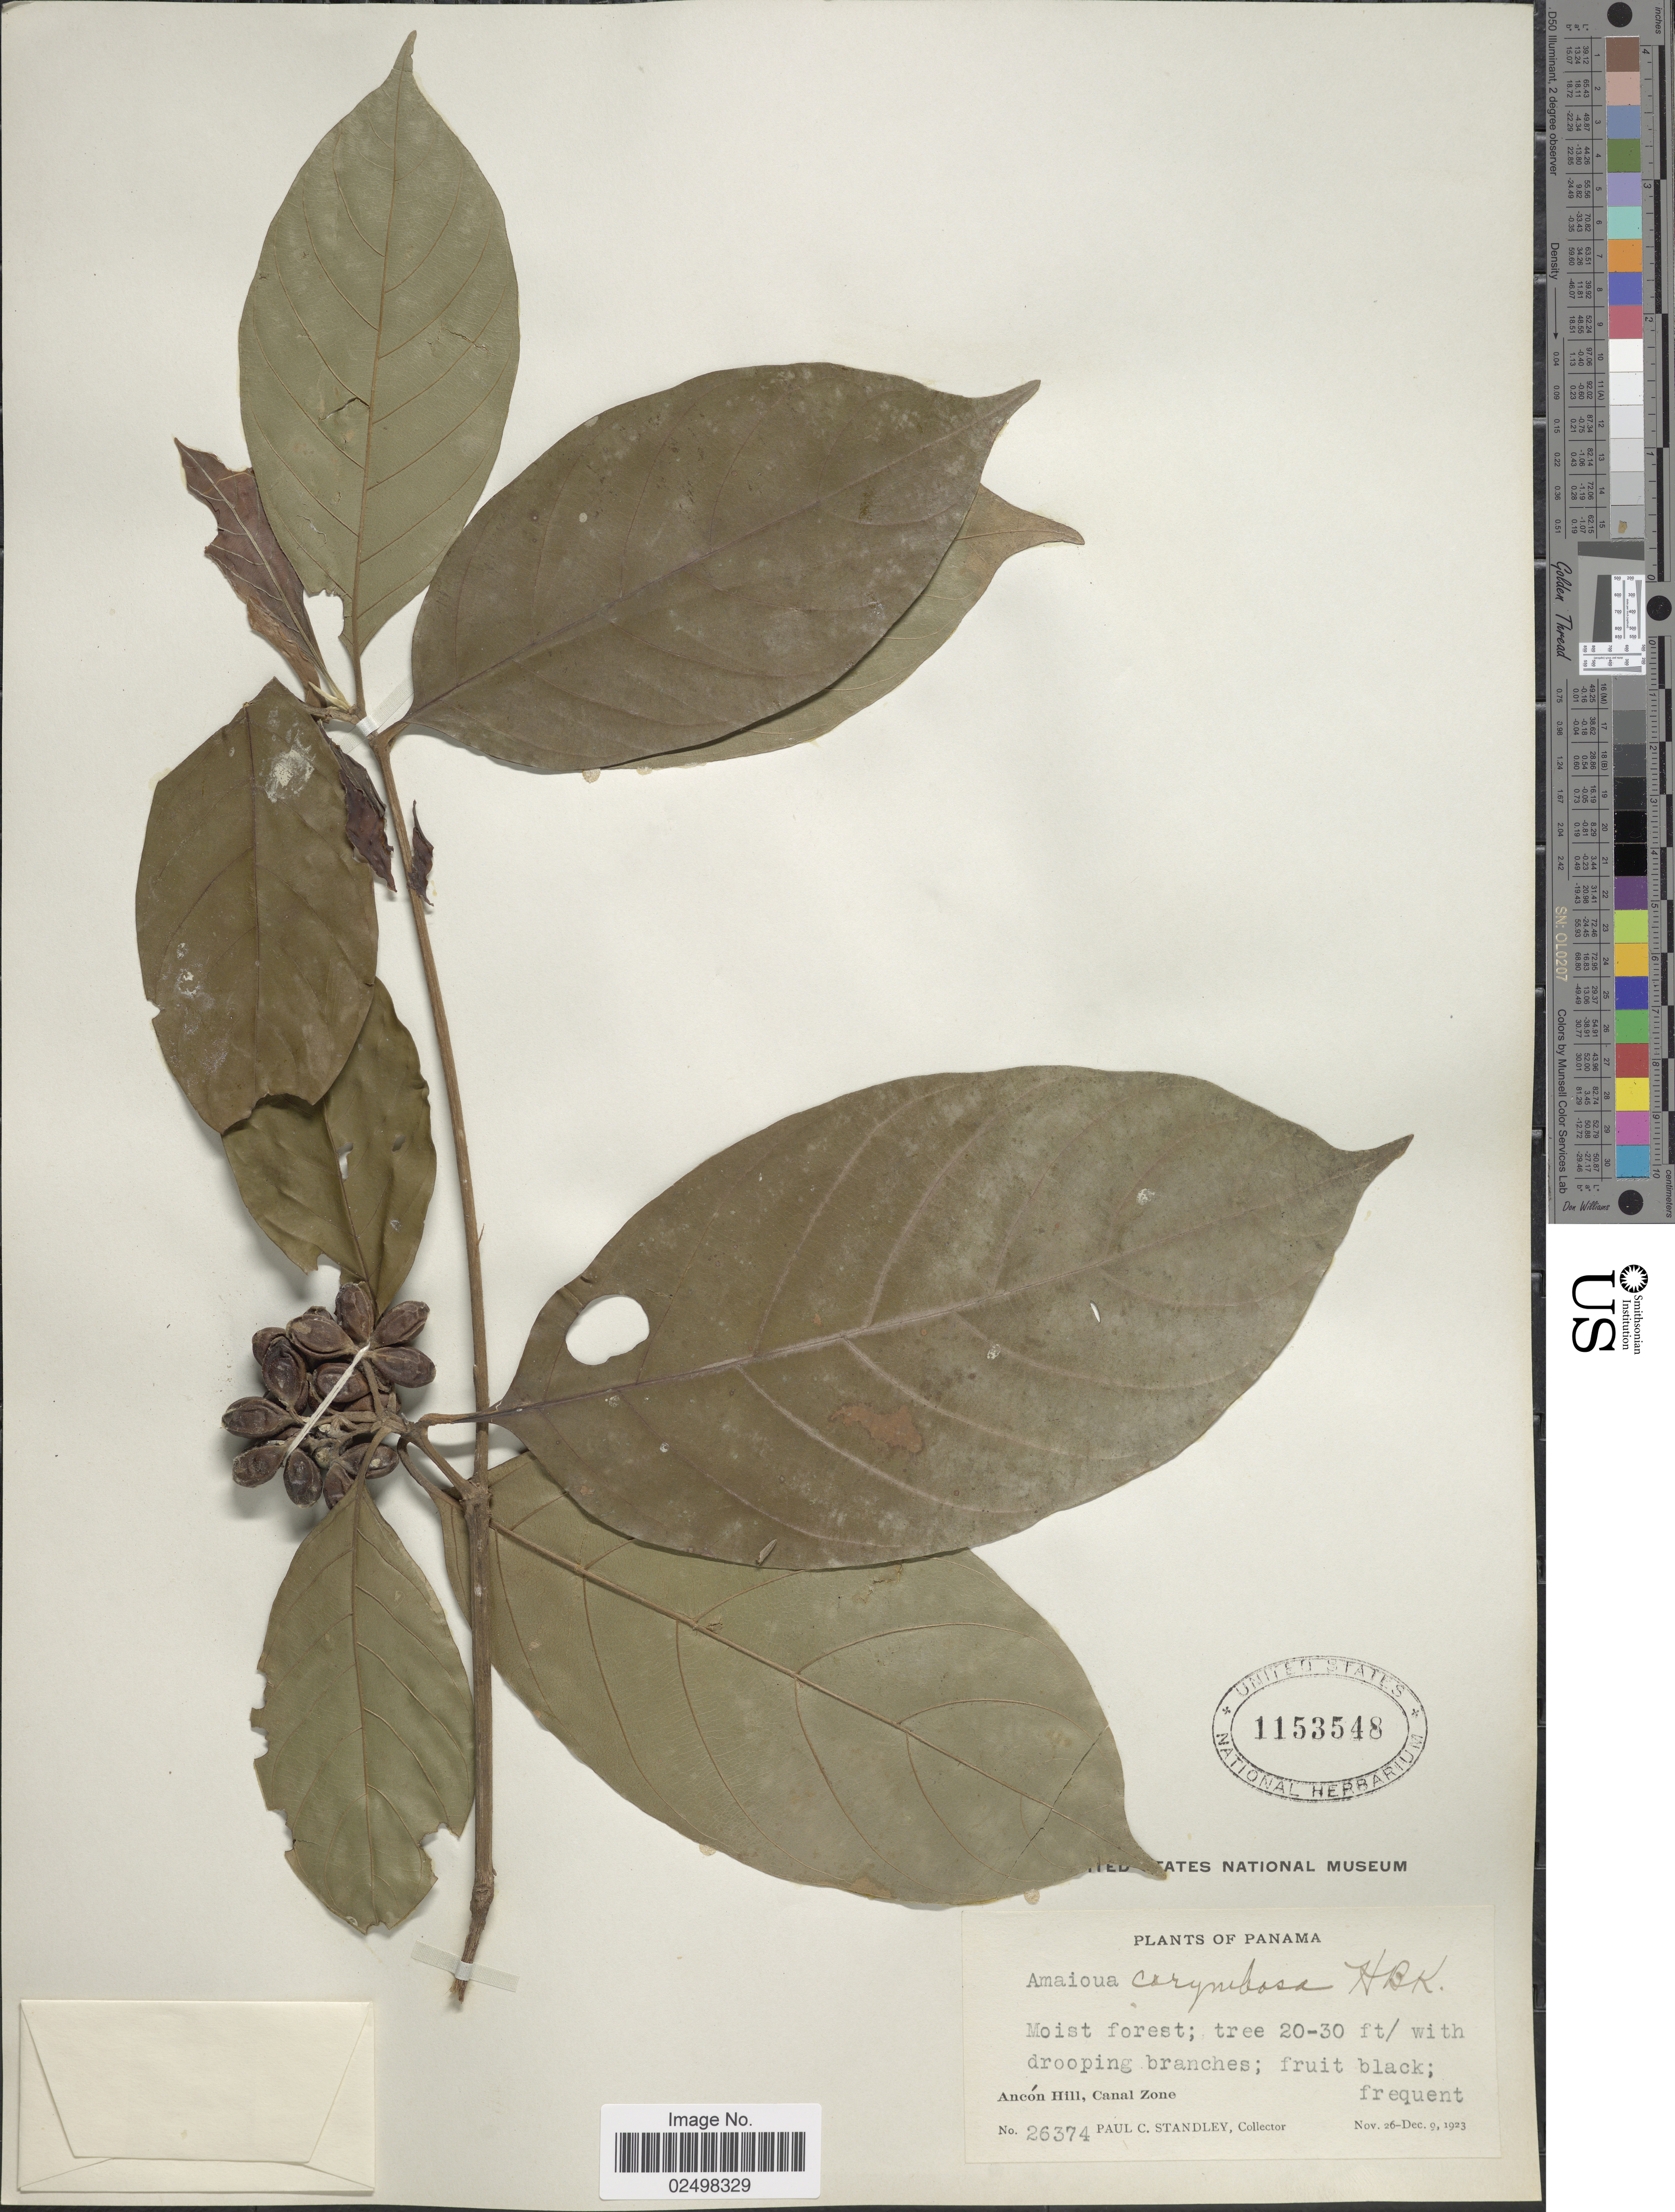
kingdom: Plantae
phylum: Tracheophyta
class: Magnoliopsida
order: Gentianales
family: Rubiaceae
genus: Amaioua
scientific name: Amaioua corymbosa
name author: Kunth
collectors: P. C. Standley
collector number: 26374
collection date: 1923-11-26/1923-12-09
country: Panama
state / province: Colón / Panamá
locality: Ancon Hill, Canal Zone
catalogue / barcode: US 1153548